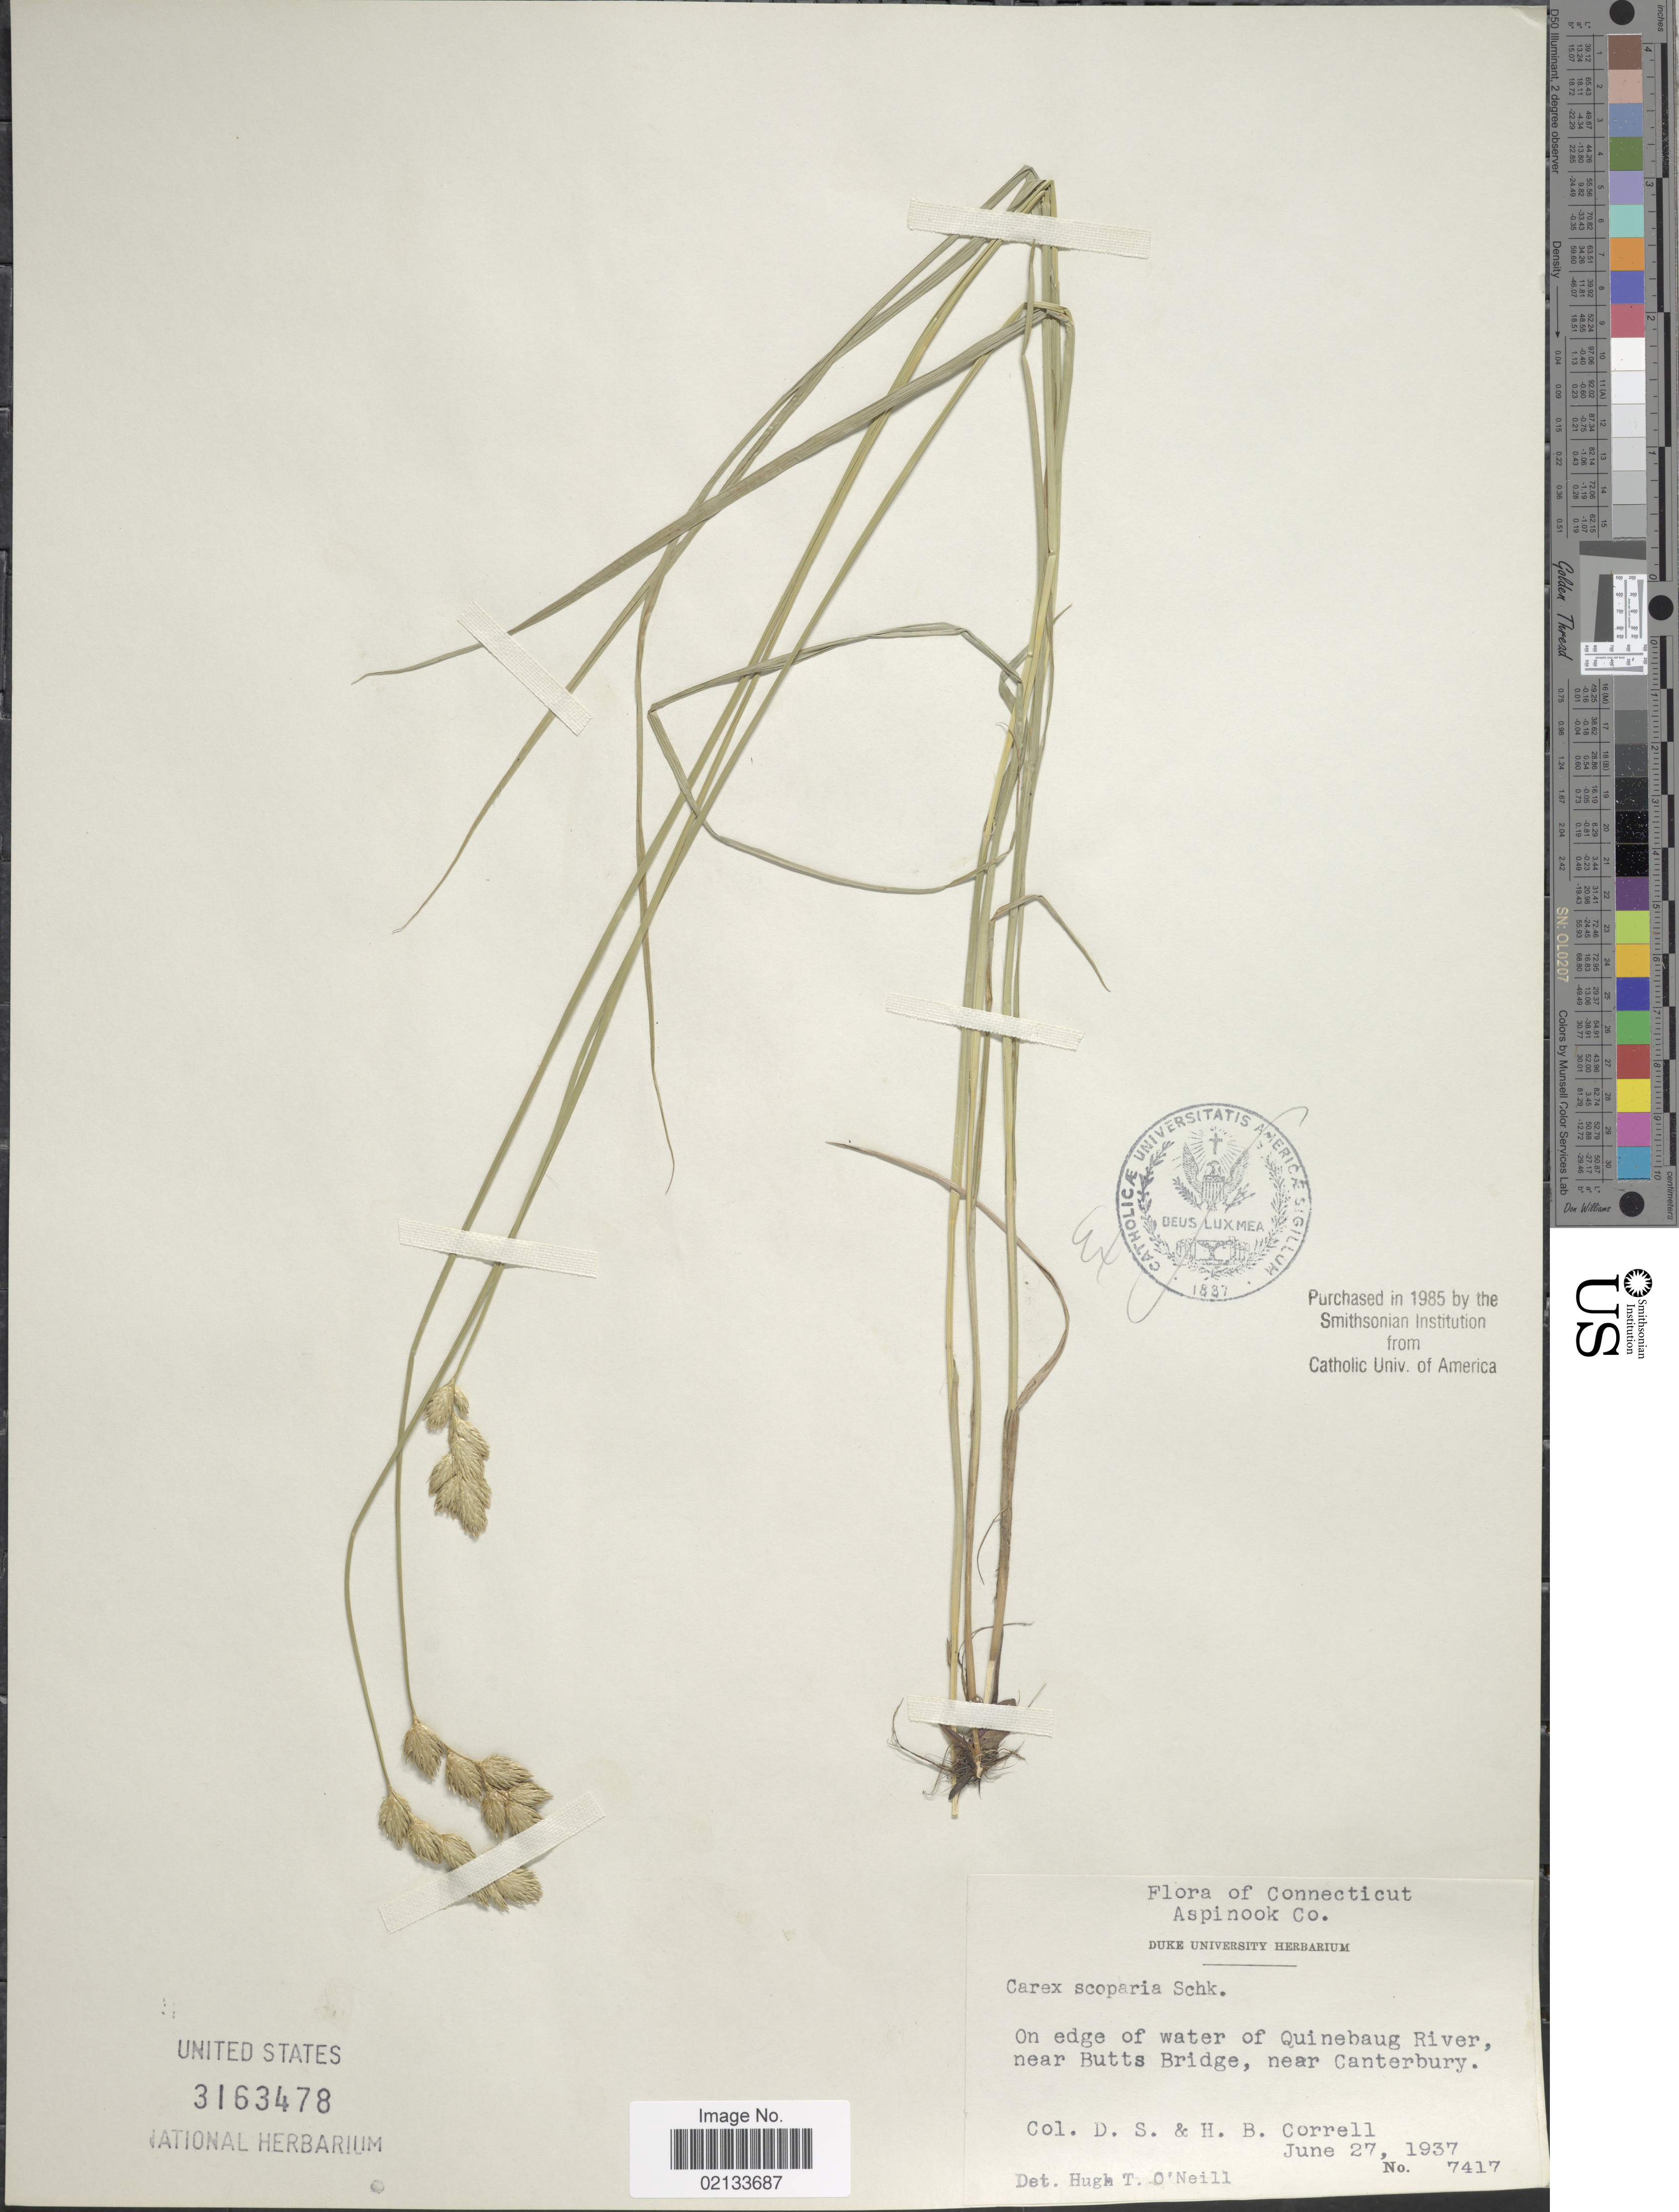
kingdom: Plantae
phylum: Tracheophyta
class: Liliopsida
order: Poales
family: Cyperaceae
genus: Carex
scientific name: Carex scoparia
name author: Schkuhr ex Willd.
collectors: D. S. Correll & H. Correll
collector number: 7417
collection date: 1937-06-27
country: United States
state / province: Connecticut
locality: Aspinook Co, On edge of water of Quinebaug River, near Butts Bridge, near Canterbury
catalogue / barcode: US 3163478